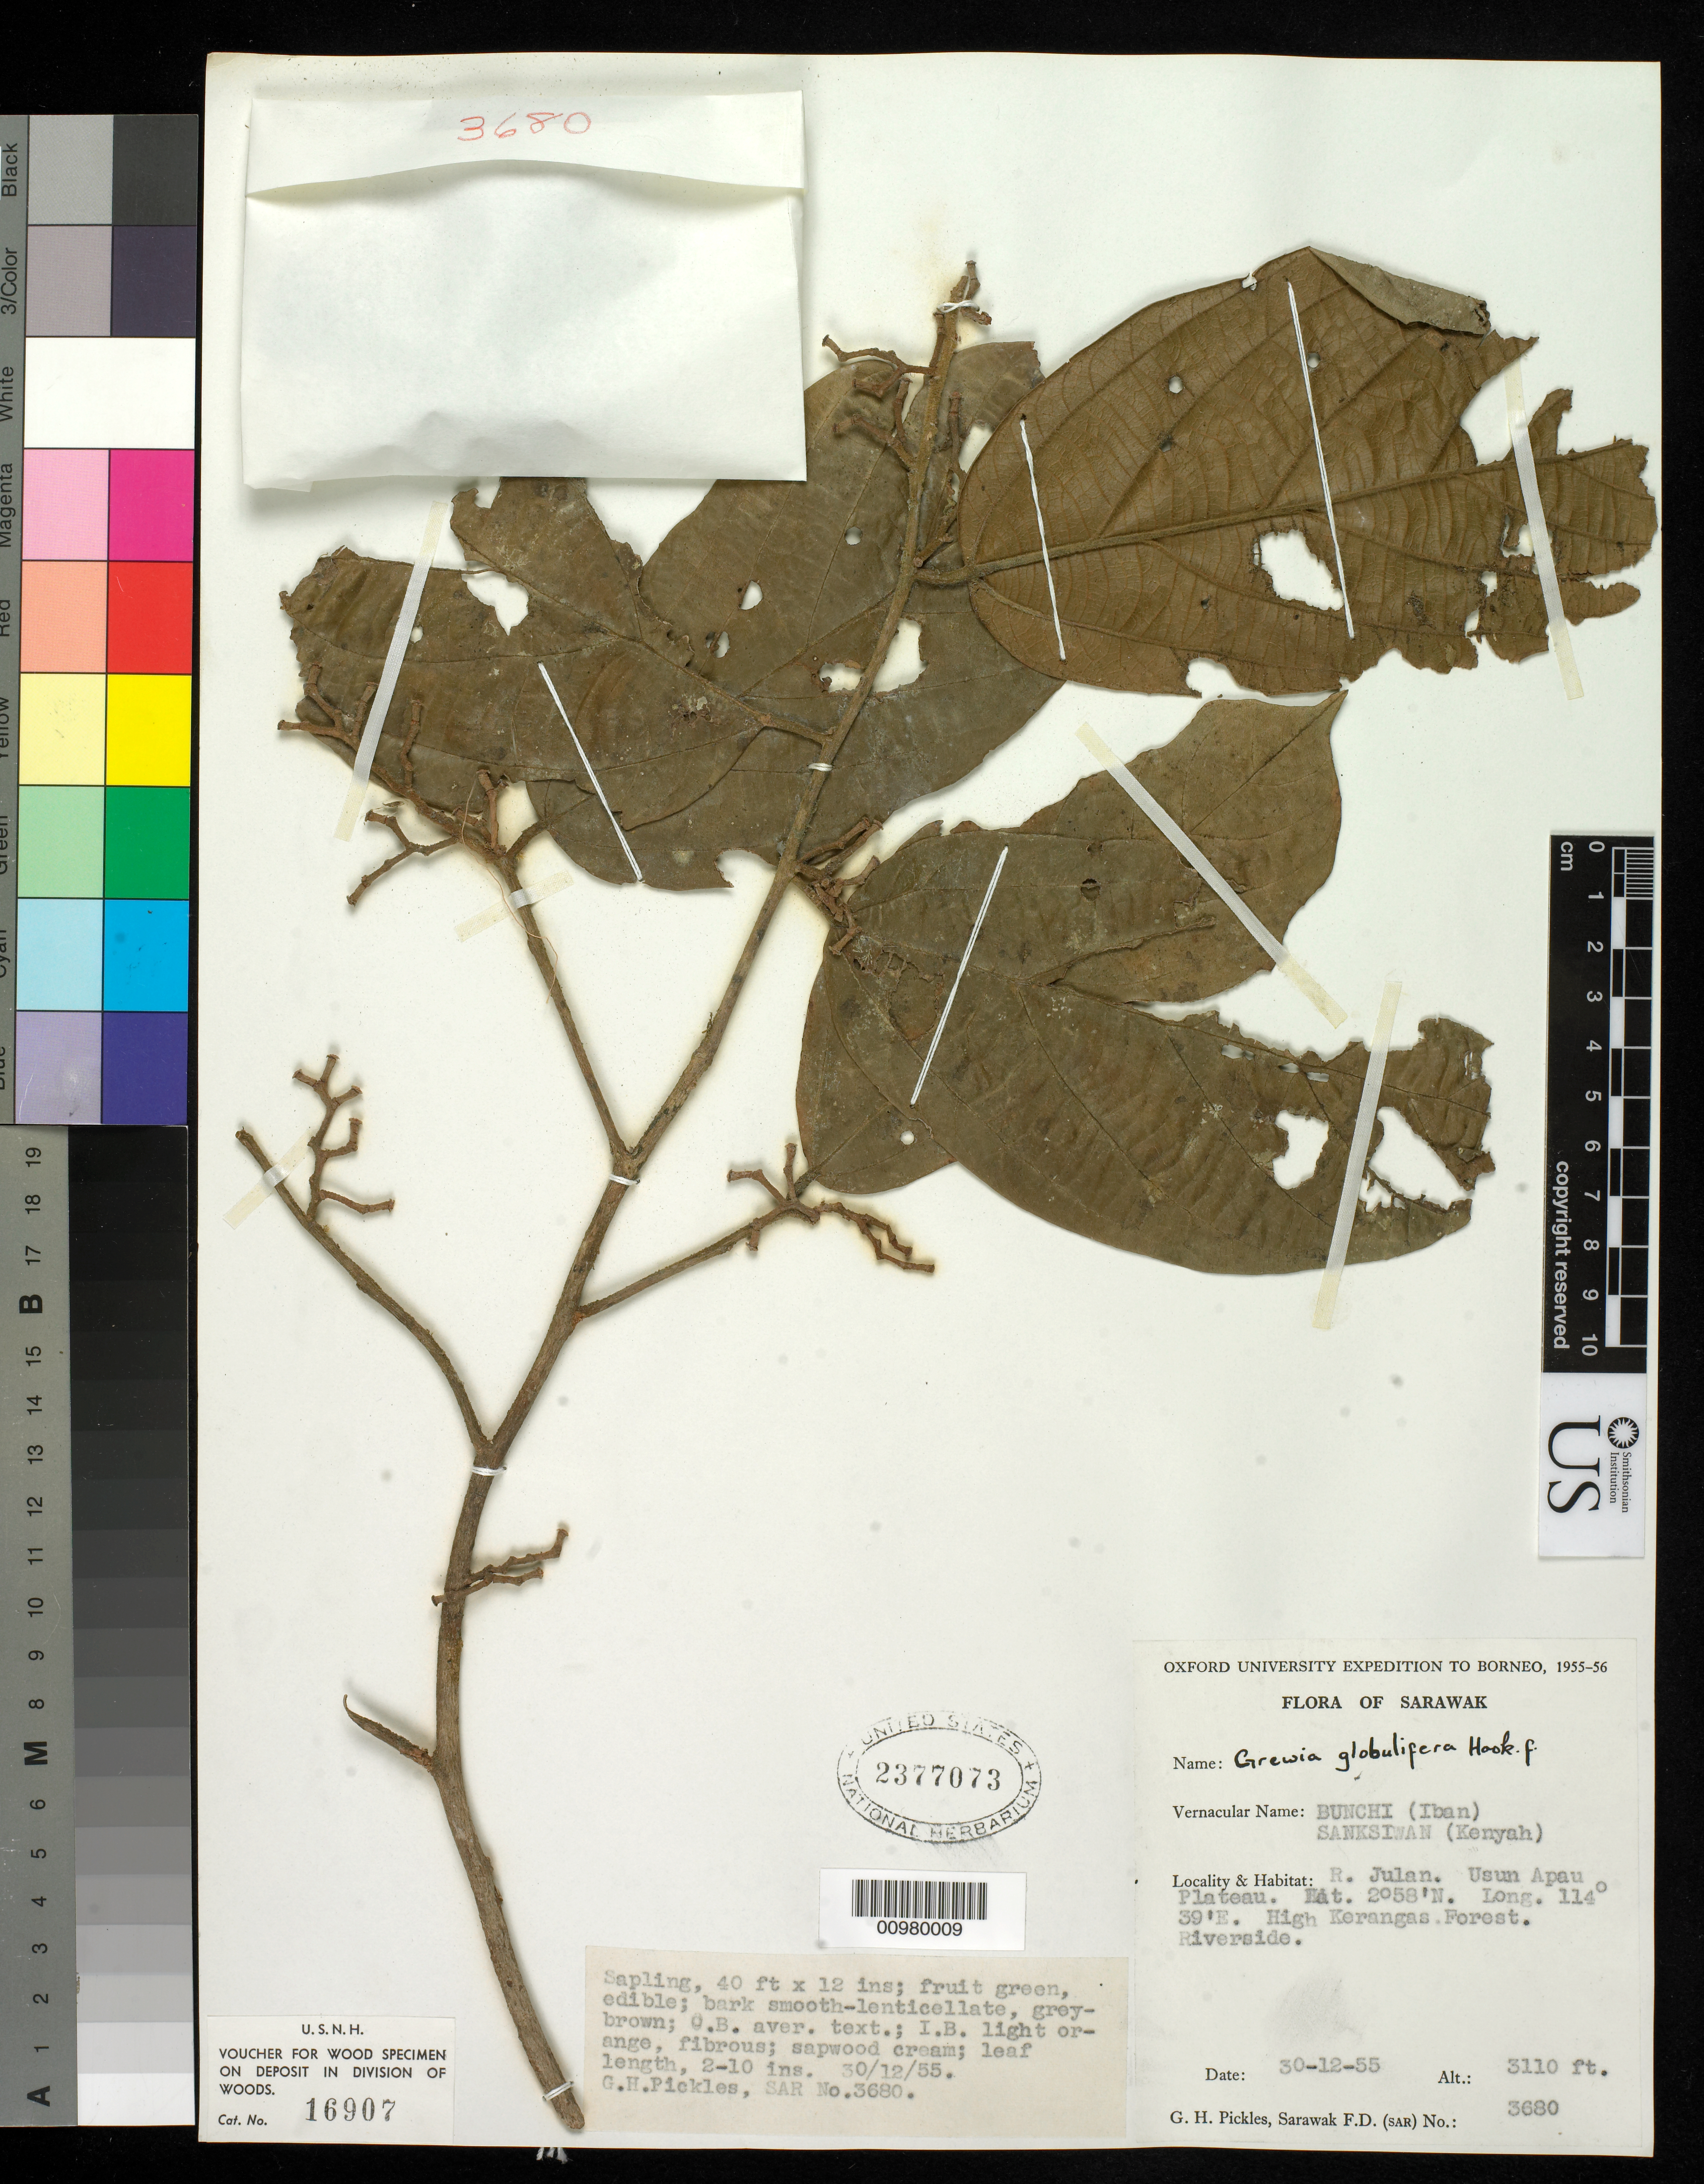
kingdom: Plantae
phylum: Tracheophyta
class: Magnoliopsida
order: Malvales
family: Malvaceae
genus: Microcos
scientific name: Microcos globulifera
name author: (Mast.) Burret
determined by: Dorr, L. J., (BOT), Smithsonian Institution - National Museum of Natural History (UNITED STATES)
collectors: G. Pickles & F. Sarawak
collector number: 3680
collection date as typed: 30 Dec 1955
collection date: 1955-12-30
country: Malaysia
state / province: Sarawak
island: Borneo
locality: R. Julan, Usun Apau Plateau, High Kerangas Forest, Riverside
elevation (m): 948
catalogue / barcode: US 2377073